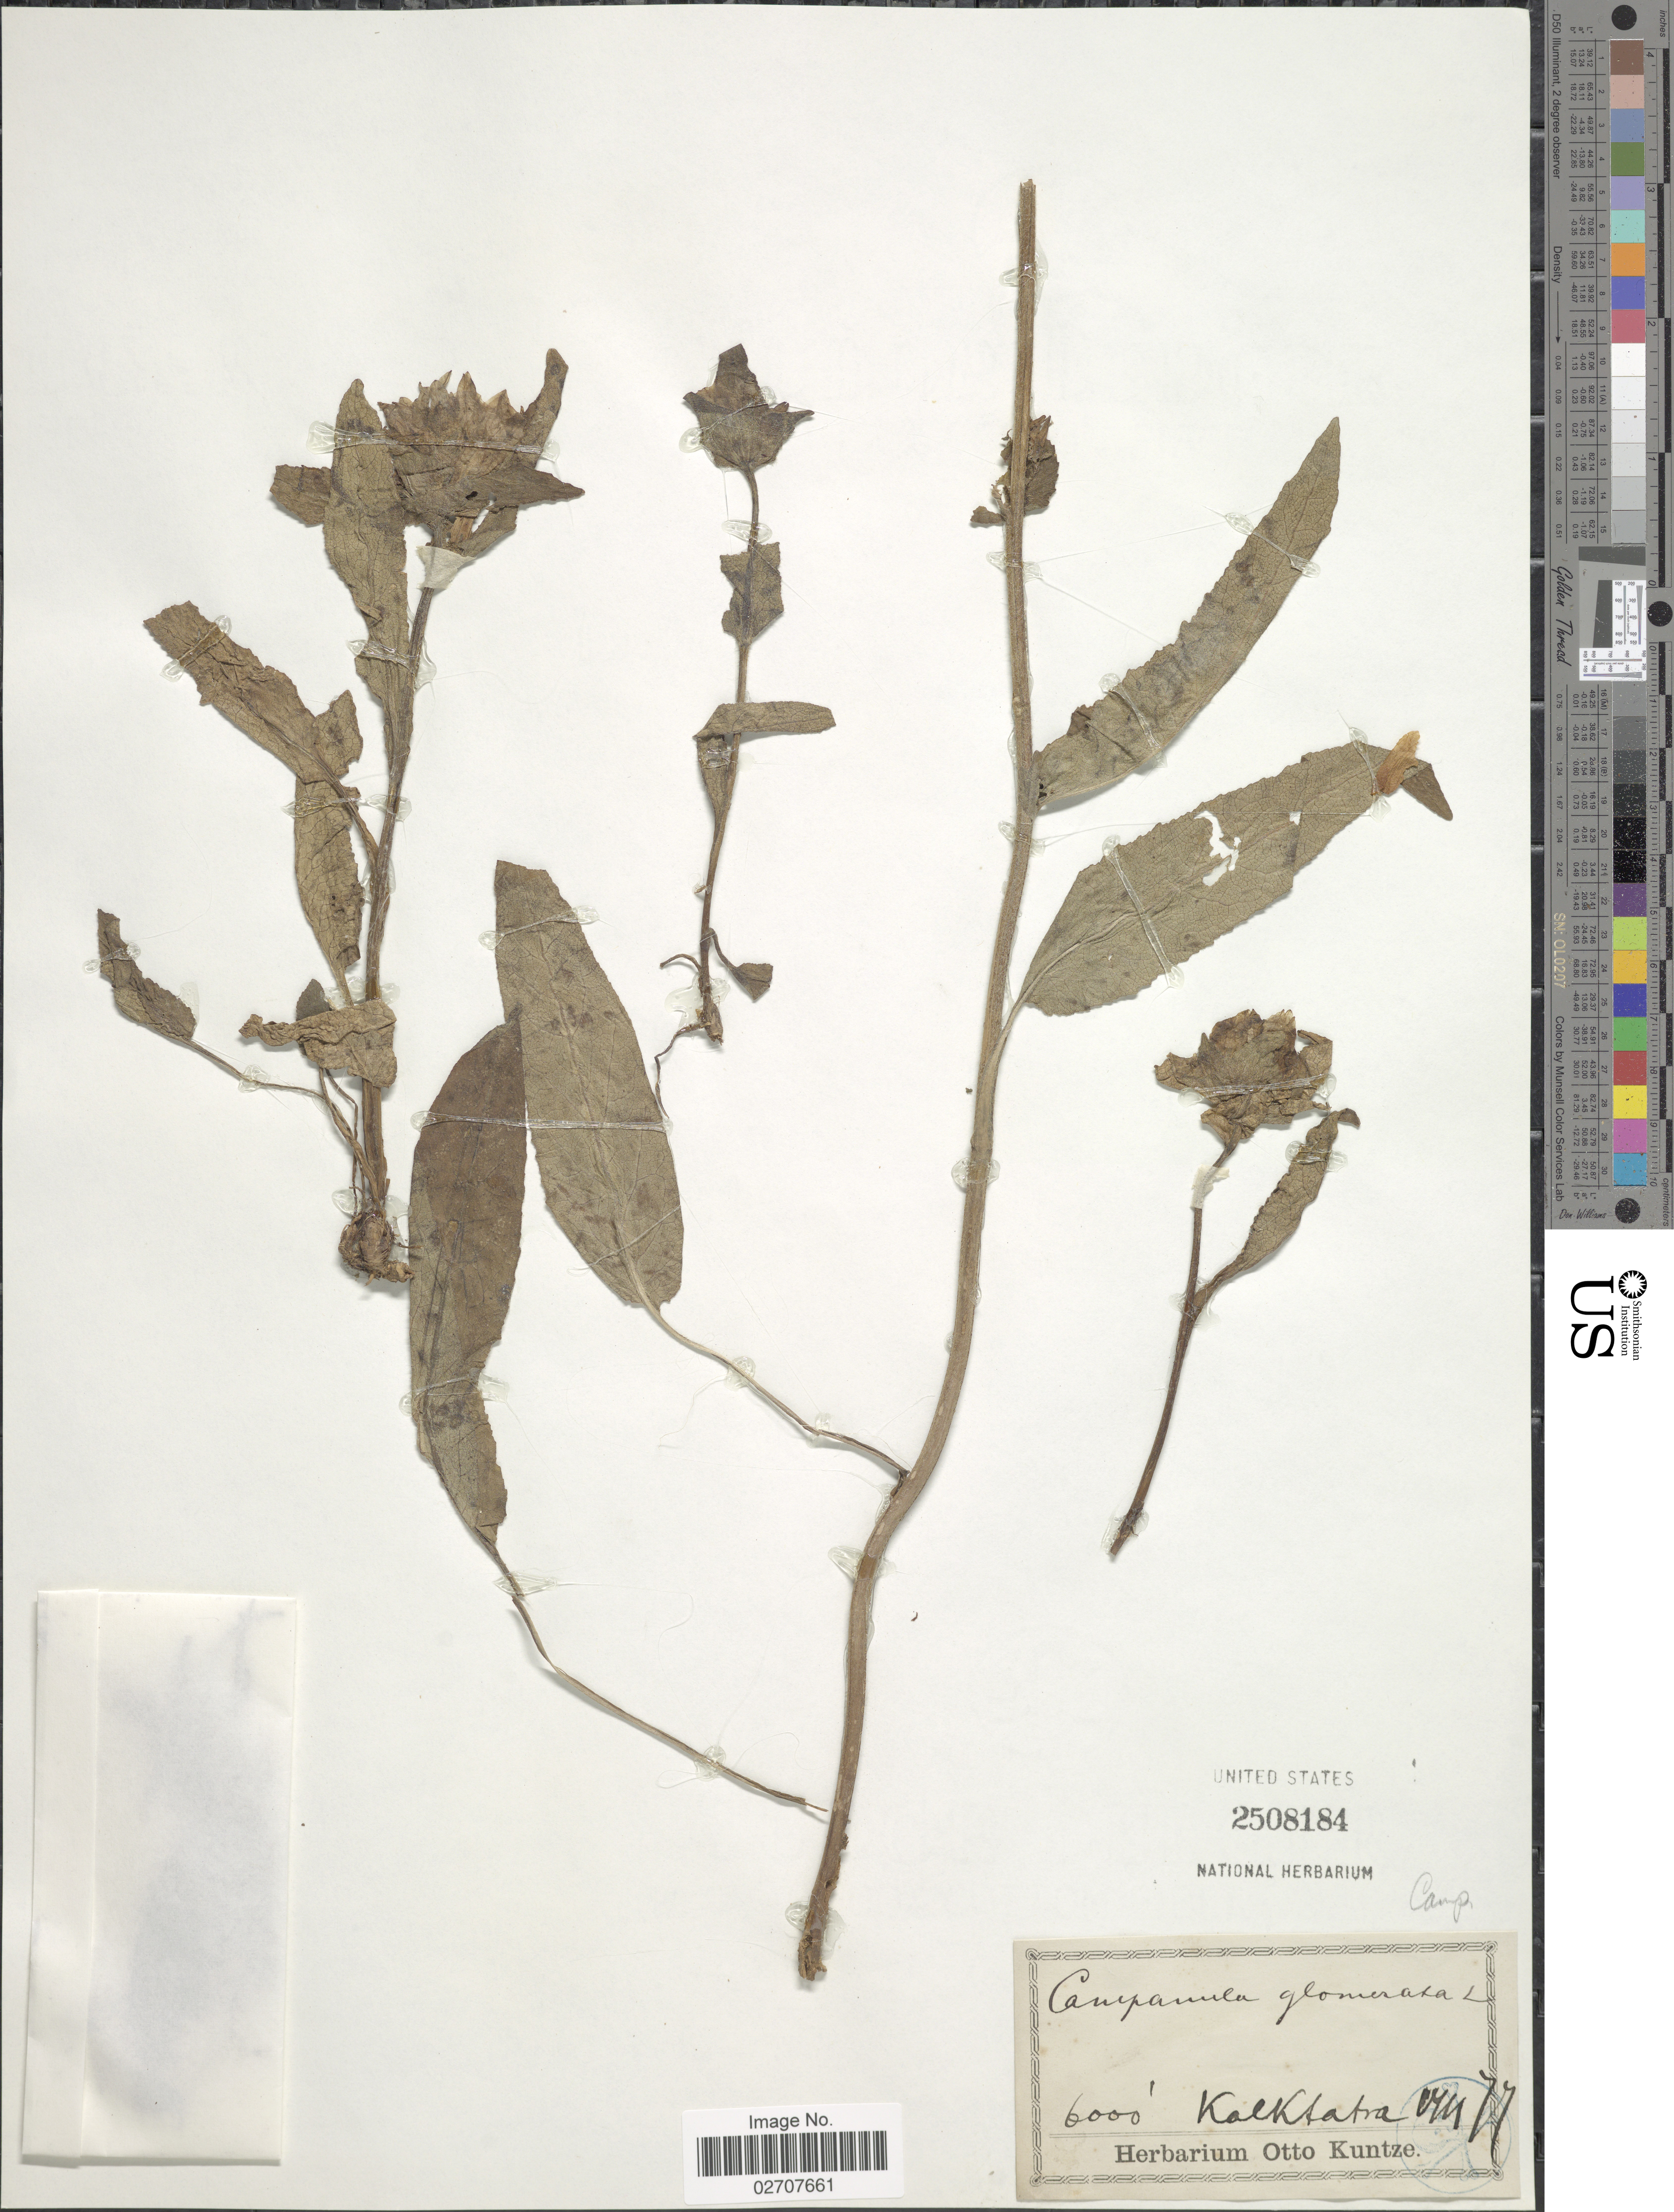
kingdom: Plantae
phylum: Tracheophyta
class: Magnoliopsida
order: Asterales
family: Campanulaceae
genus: Campanula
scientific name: Campanula glomerata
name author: L.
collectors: ex herb. Otto Kuntze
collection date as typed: Transcribed d/m/y: /8/77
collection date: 1877-08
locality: Kalktatra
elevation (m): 1829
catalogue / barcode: US 2508184